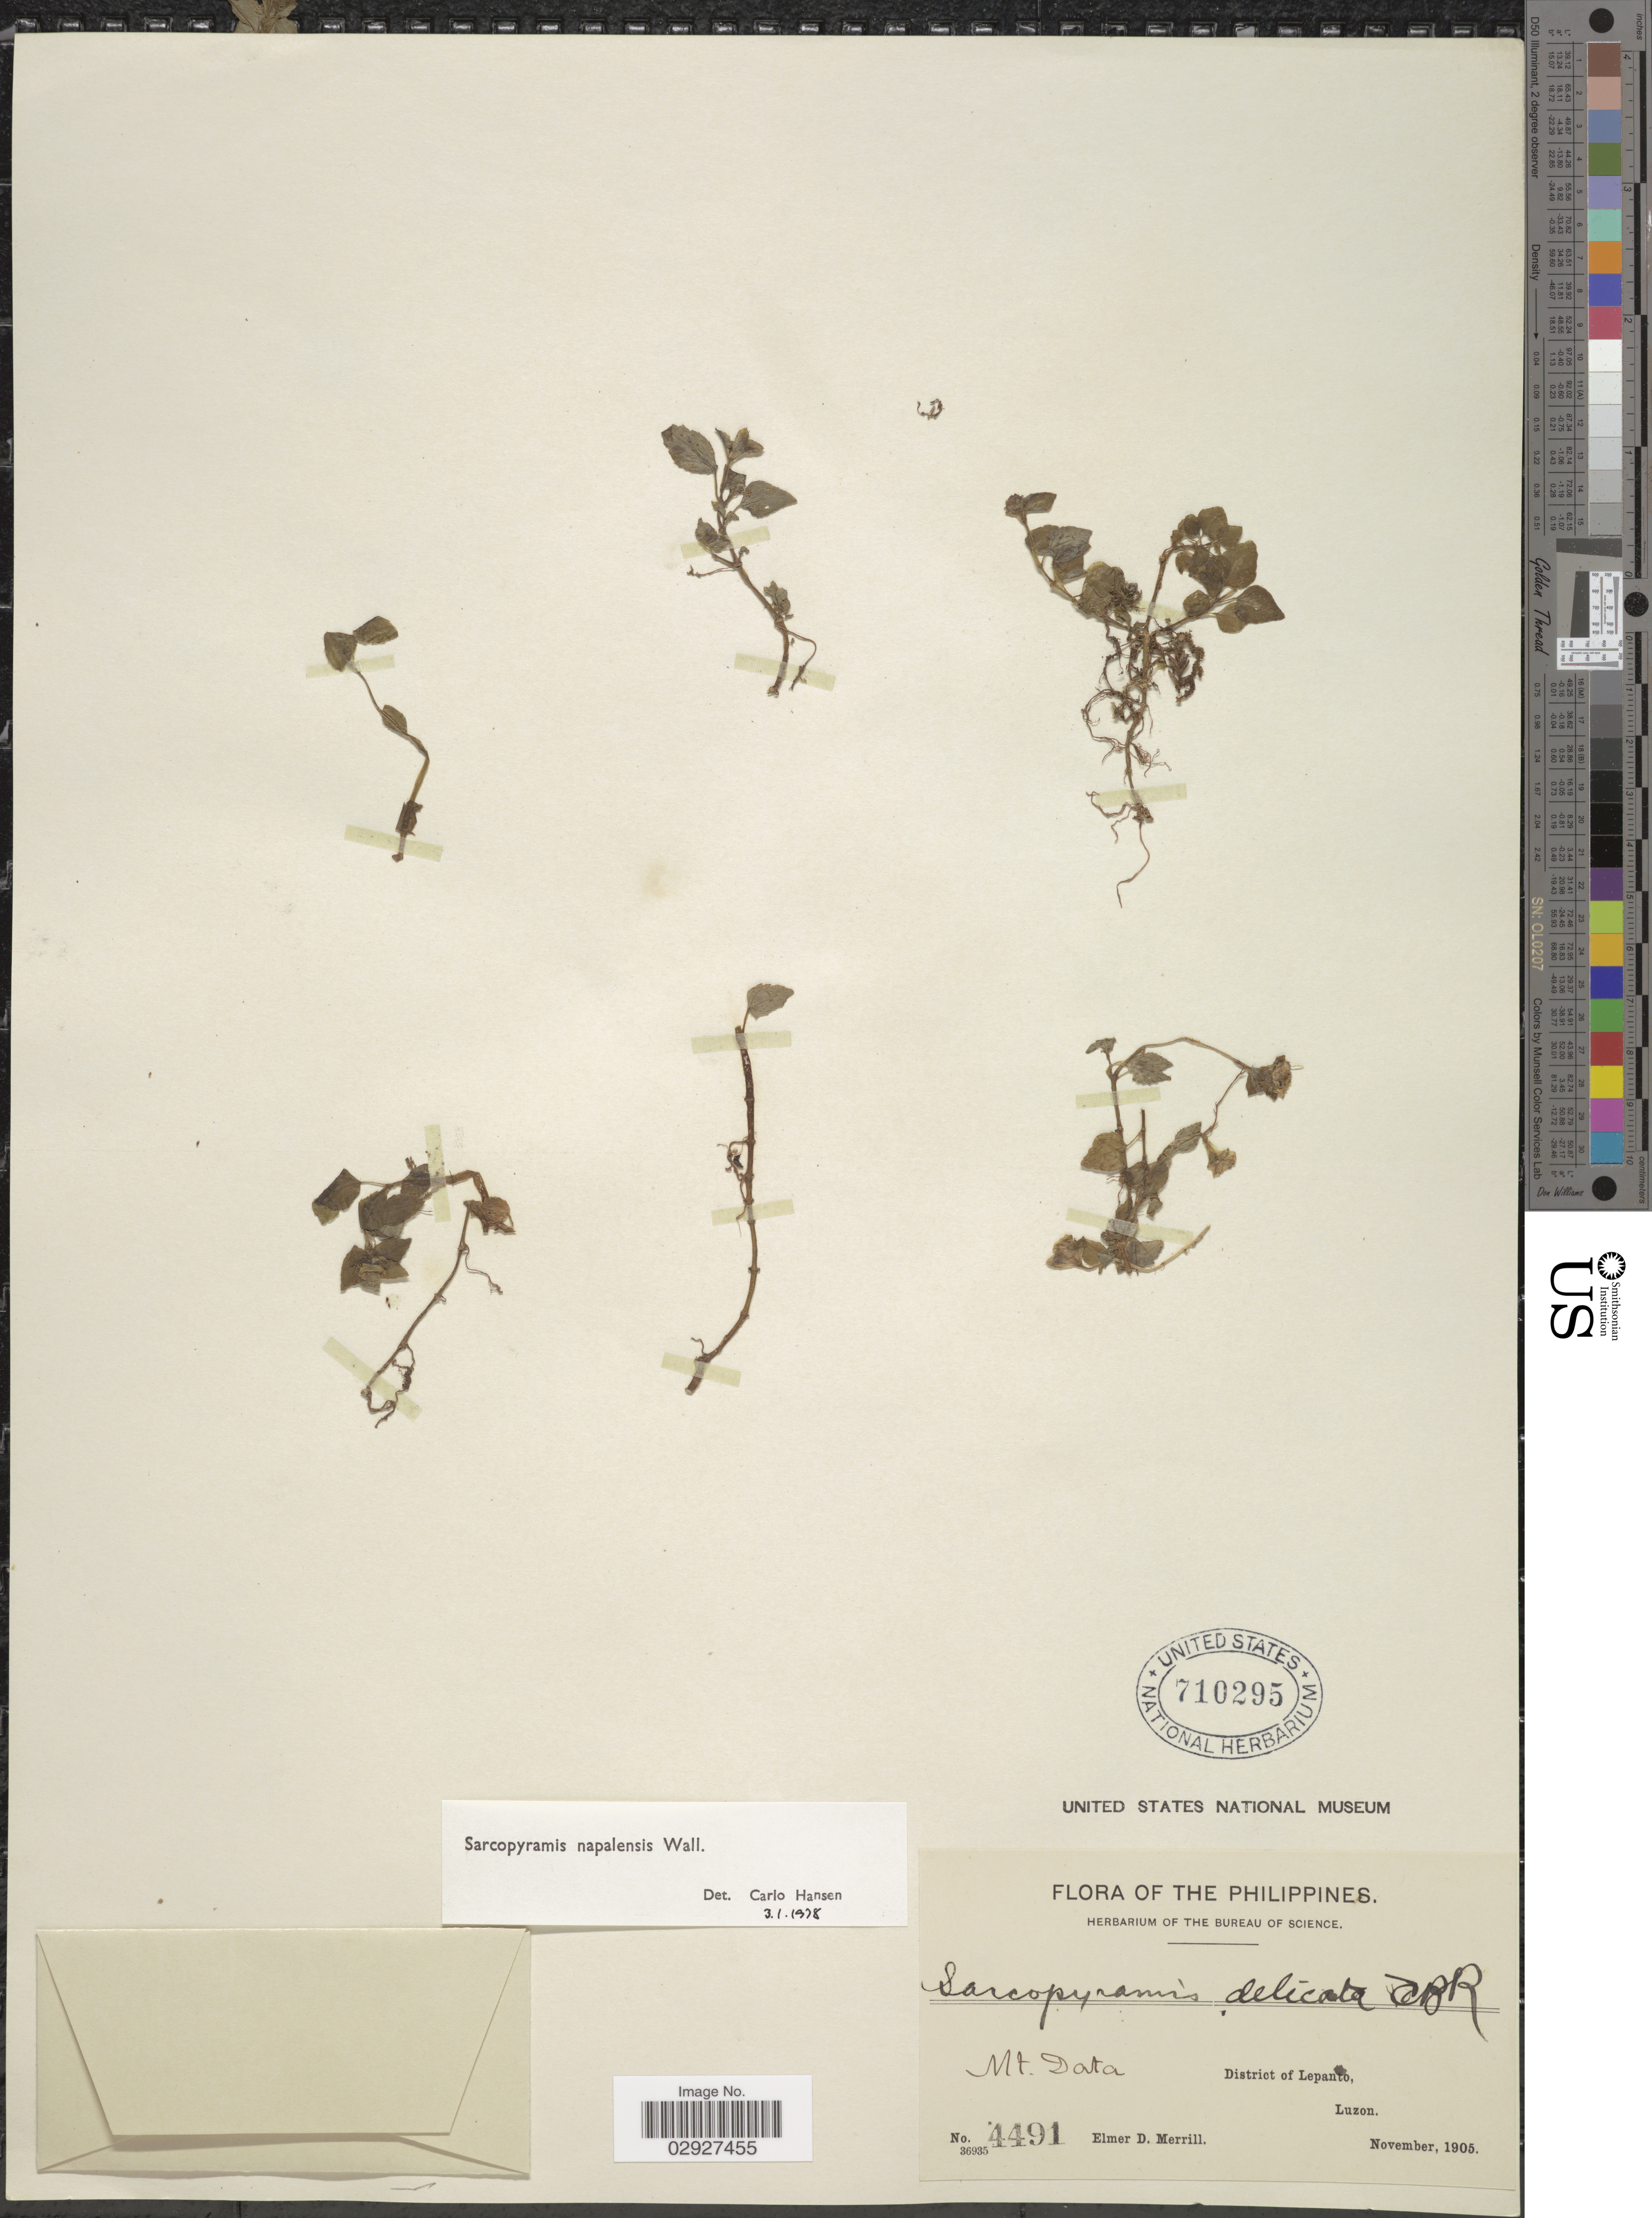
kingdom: Plantae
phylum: Tracheophyta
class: Magnoliopsida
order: Myrtales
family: Melastomataceae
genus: Sarcopyramis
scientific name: Sarcopyramis napalensis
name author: Wall.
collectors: E. D. Merrill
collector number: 4491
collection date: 1905-11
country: Philippines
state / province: Cordillera (Administrative Region)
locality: Mt. Data, District of Lepanto, Luzon.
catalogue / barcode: US 710295